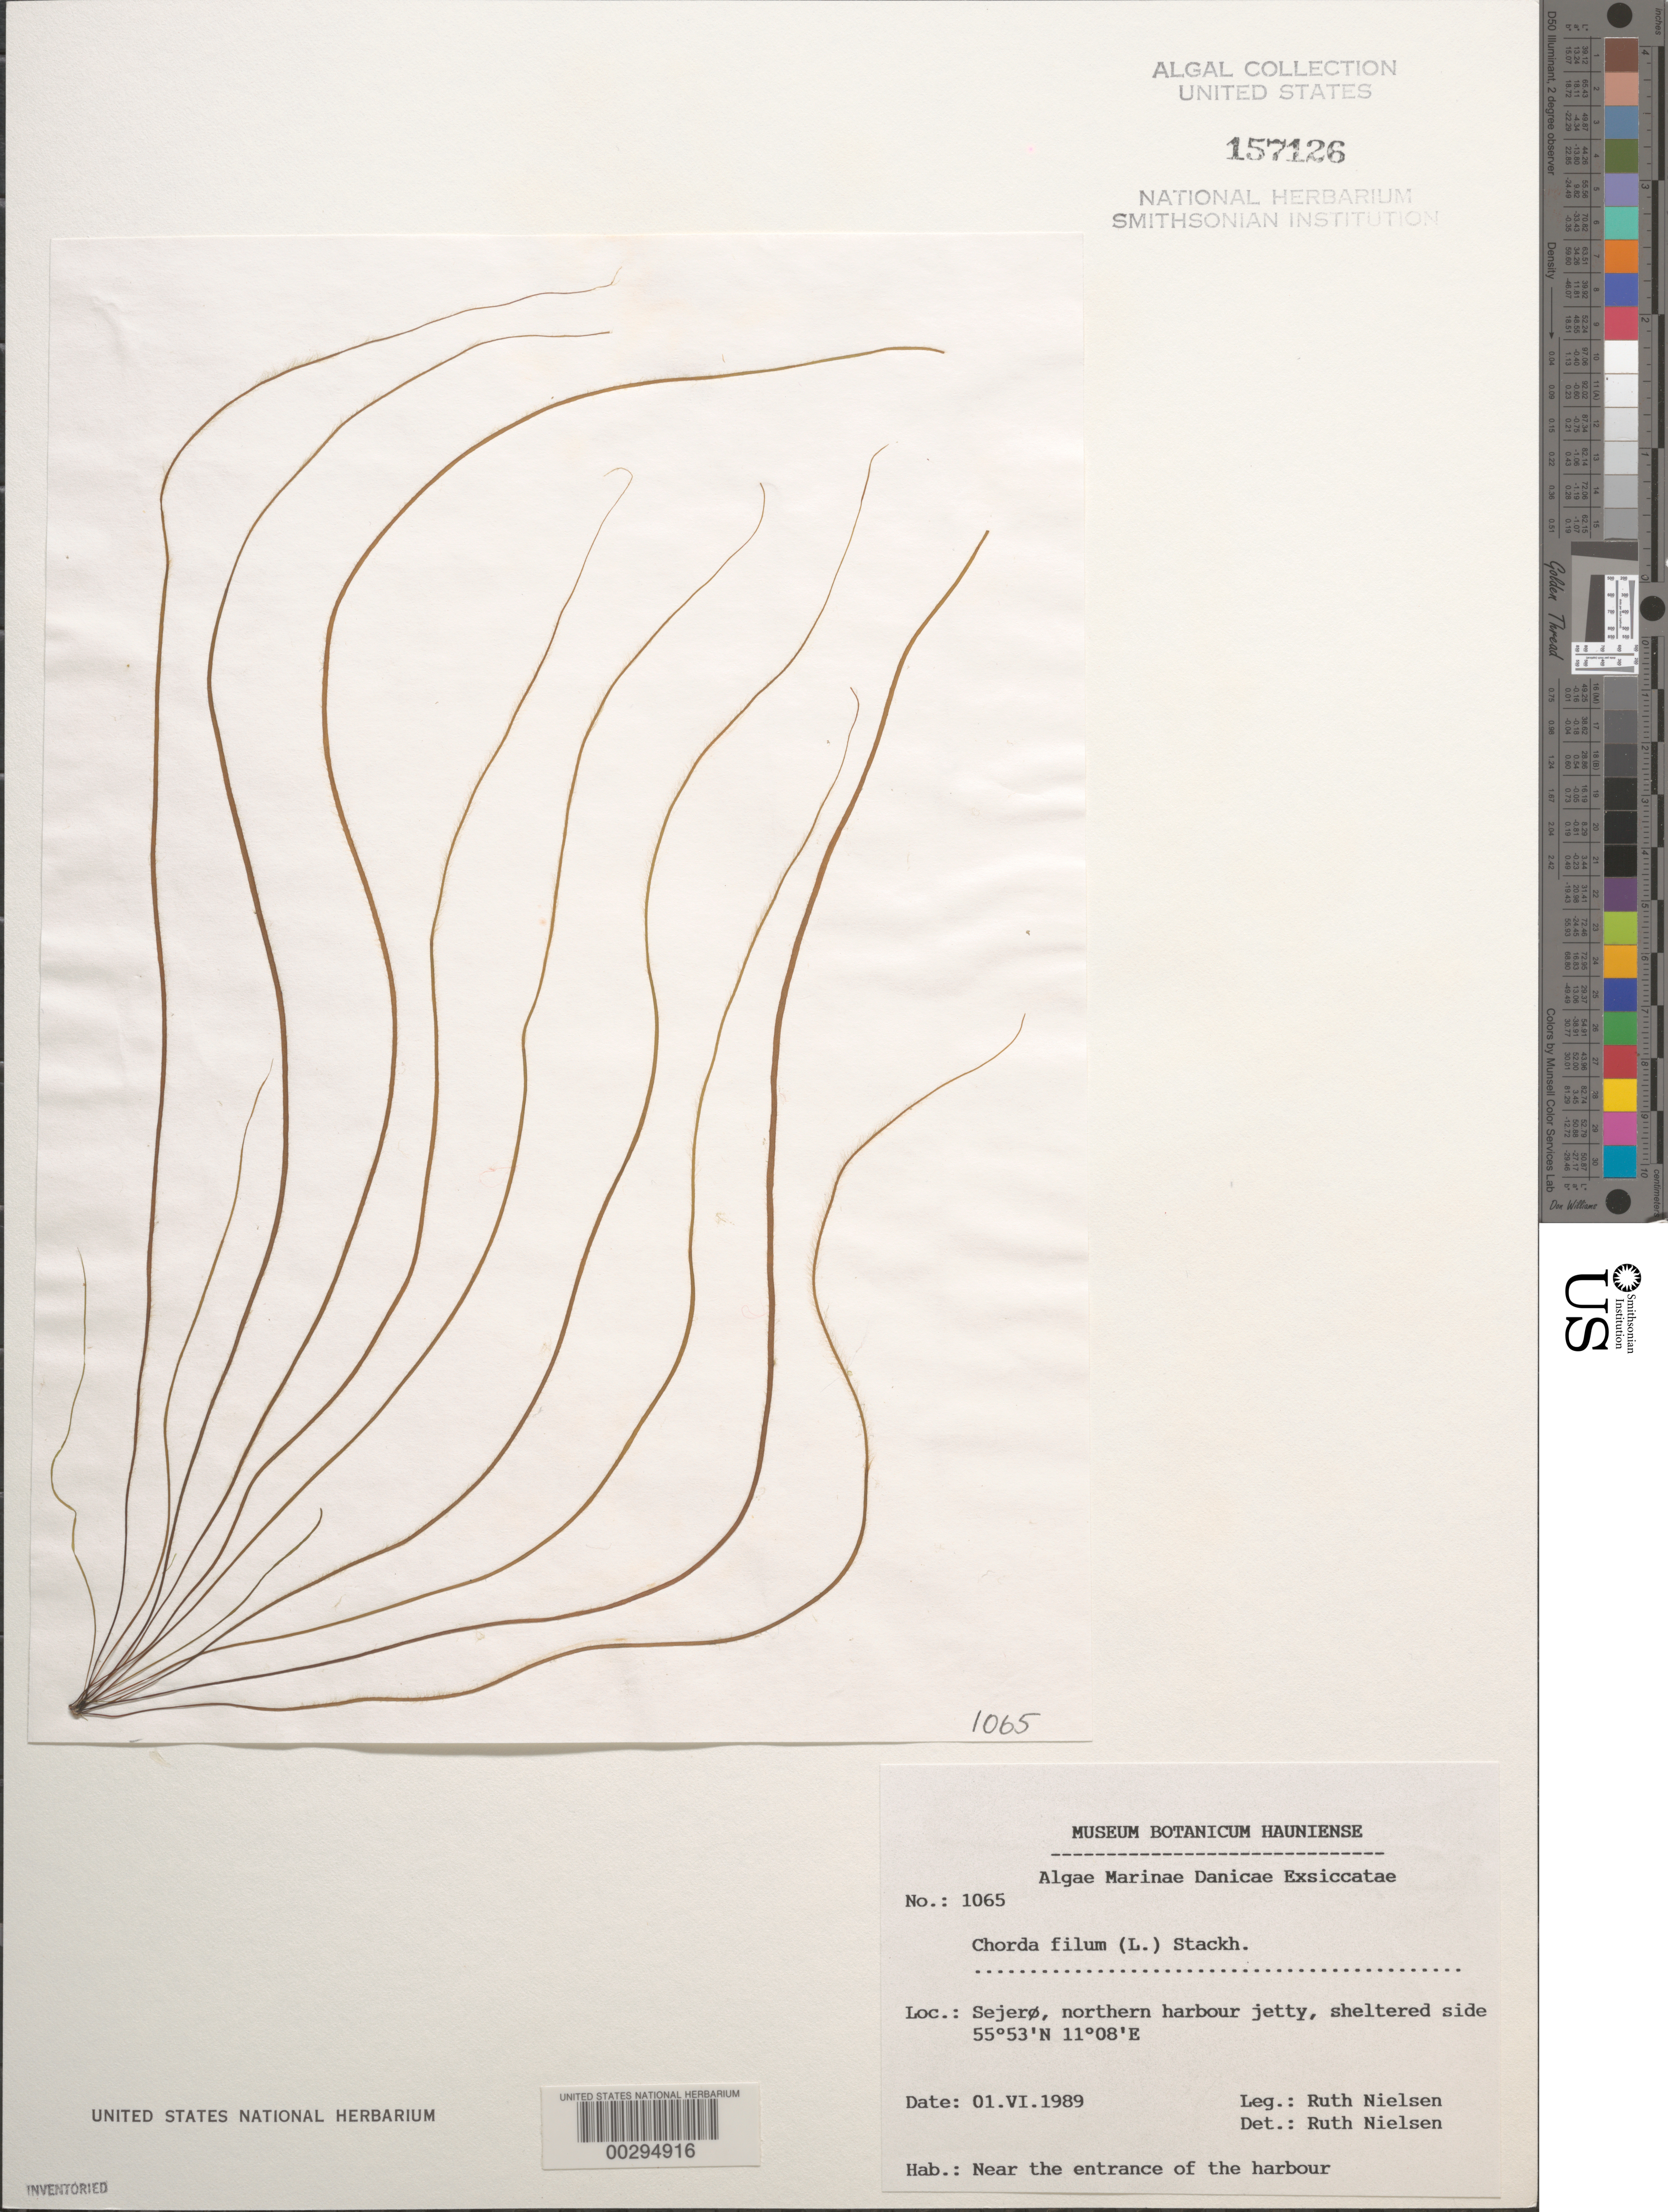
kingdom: Chromista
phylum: Ochrophyta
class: Phaeophyceae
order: Laminariales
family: Chordaceae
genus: Chorda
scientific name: Chorda filum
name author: (L.) Stackh.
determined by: Nielsen, R.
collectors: R. Nielsen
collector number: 1065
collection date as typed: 01 Jun 1989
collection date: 1989-06-01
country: Denmark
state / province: Sjæland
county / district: Kalundborg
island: Sejero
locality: Northern harbour jetty, near harbour entrance, Kattegat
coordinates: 55 53'N, 11 08'E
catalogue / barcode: US 157126